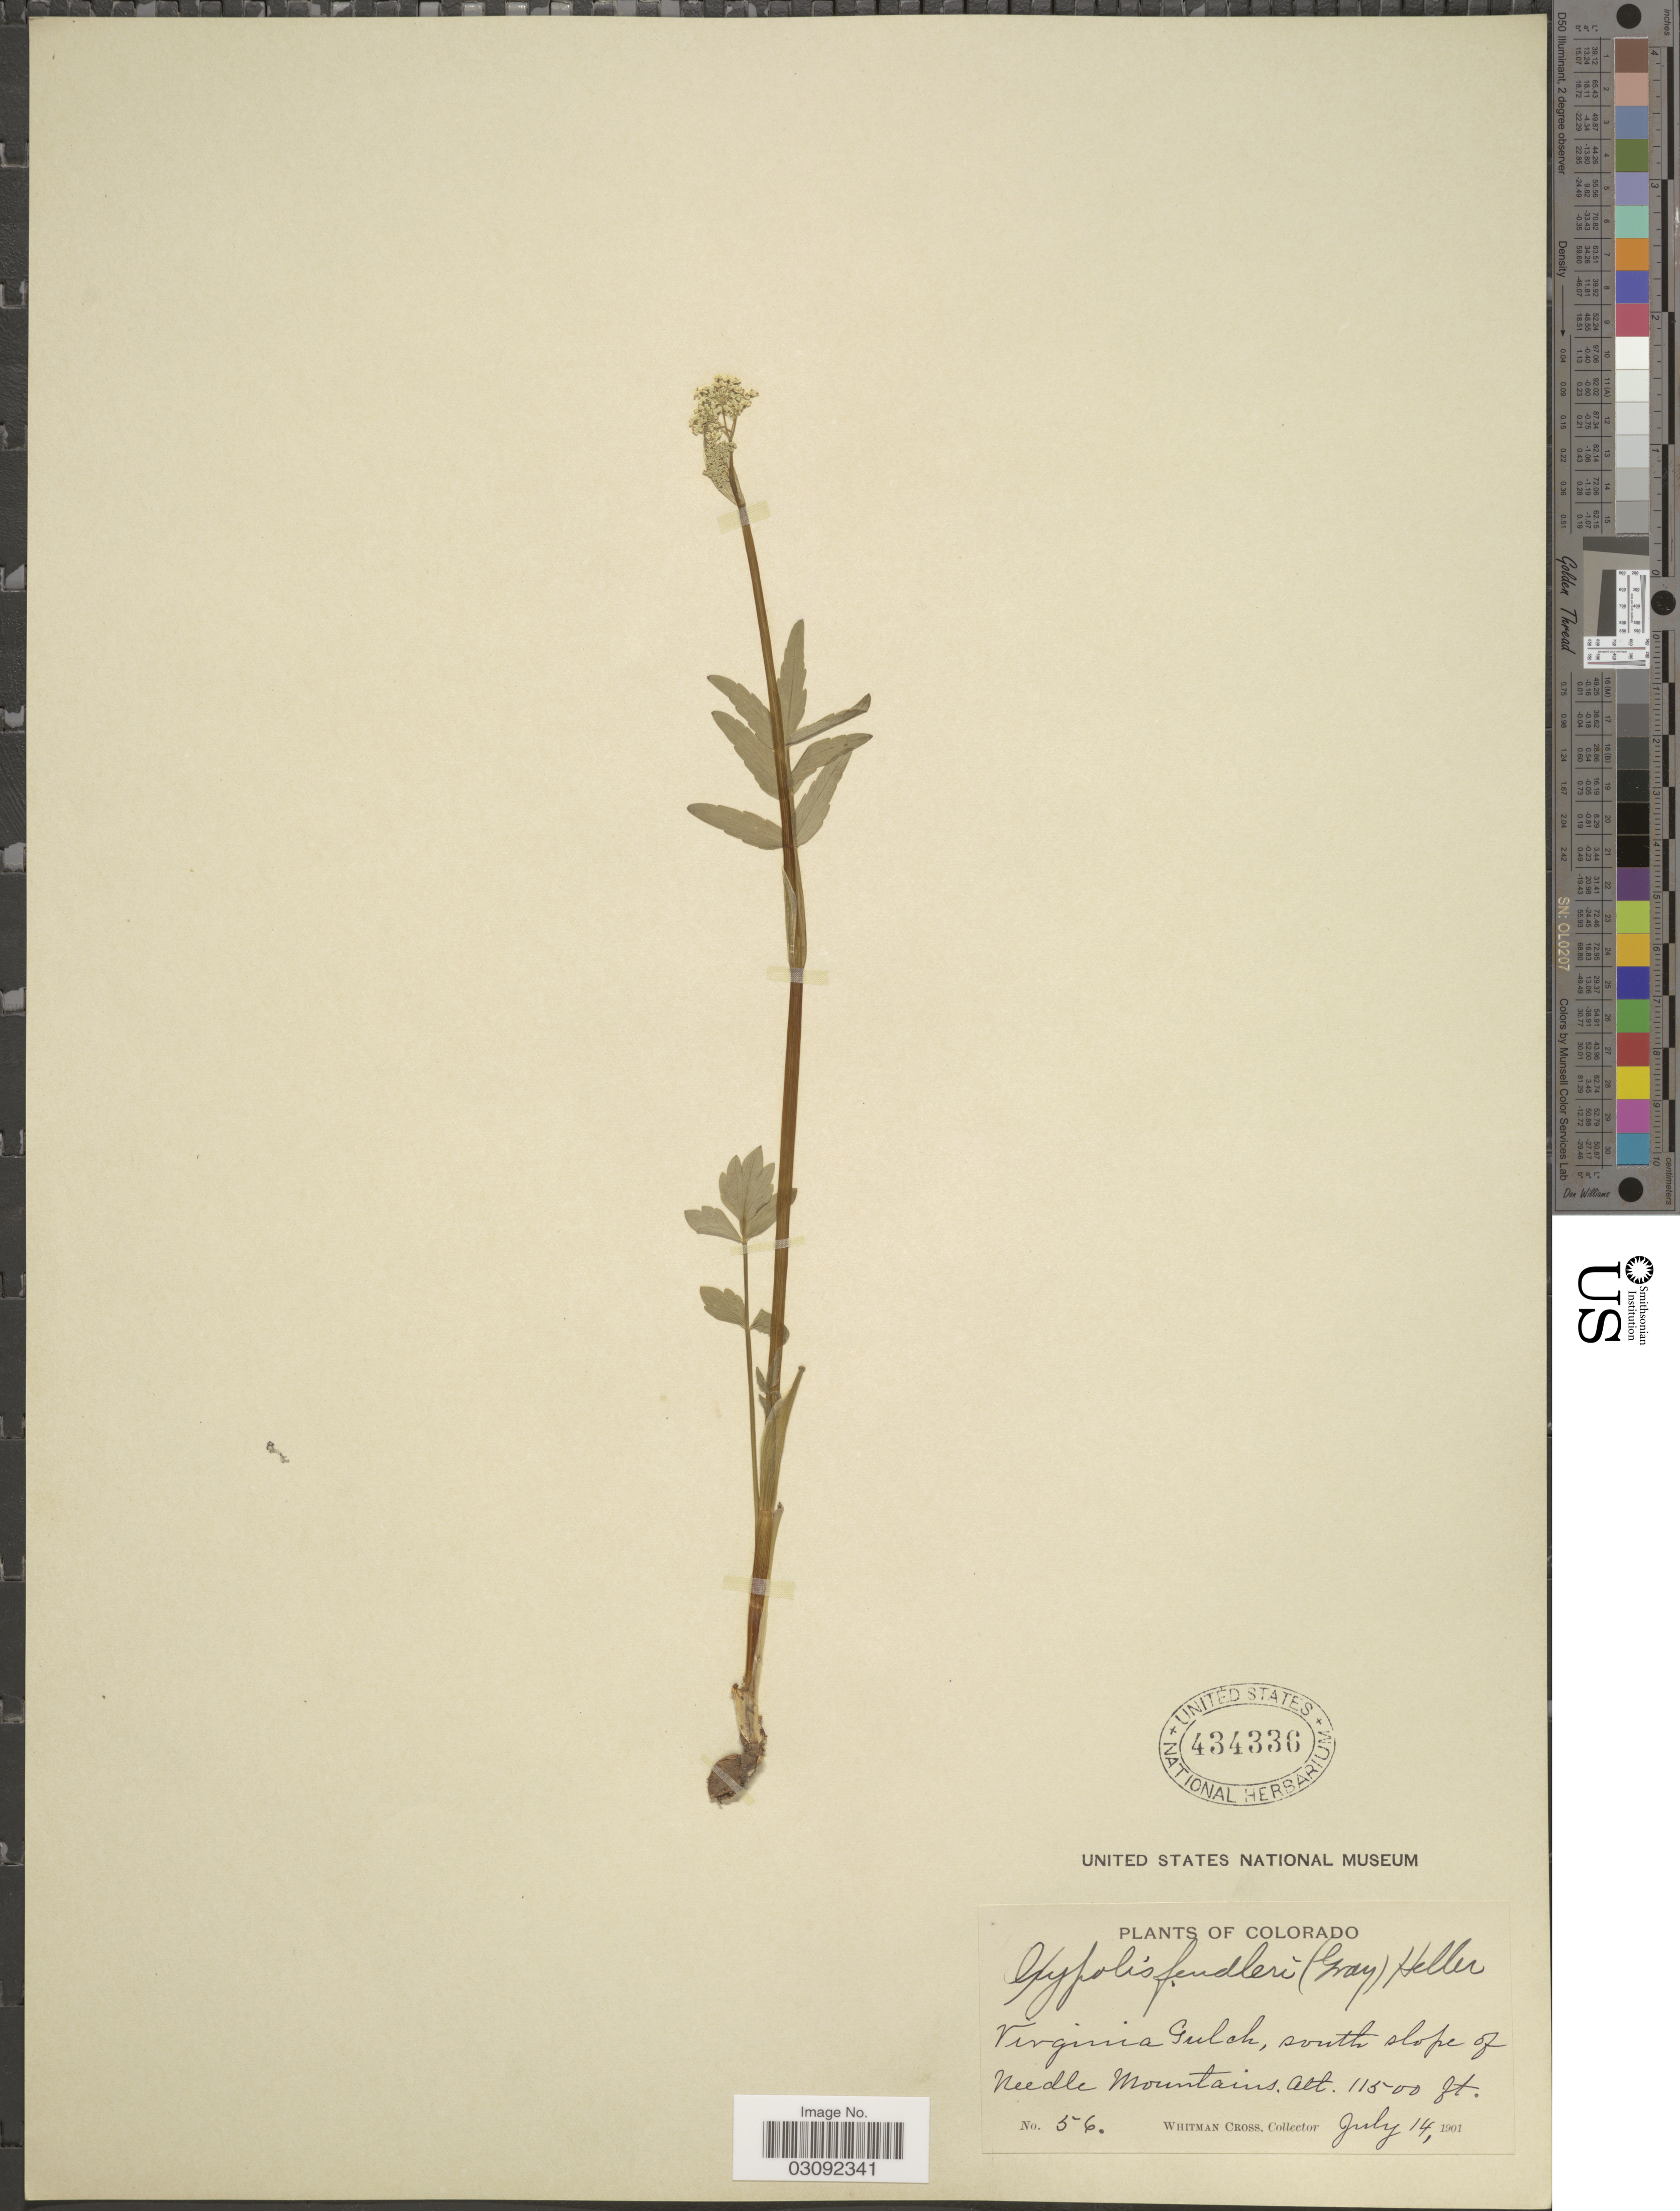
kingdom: Plantae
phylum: Tracheophyta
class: Magnoliopsida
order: Apiales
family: Apiaceae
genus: Oxypolis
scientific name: Oxypolis fendleri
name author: (A. Gray) A. Heller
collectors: W. Cross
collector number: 56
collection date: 1901-07-14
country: United States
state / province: Colorado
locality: Virginia Gulch, south slope of Needle Mountains.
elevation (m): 3505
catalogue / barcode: US 434336